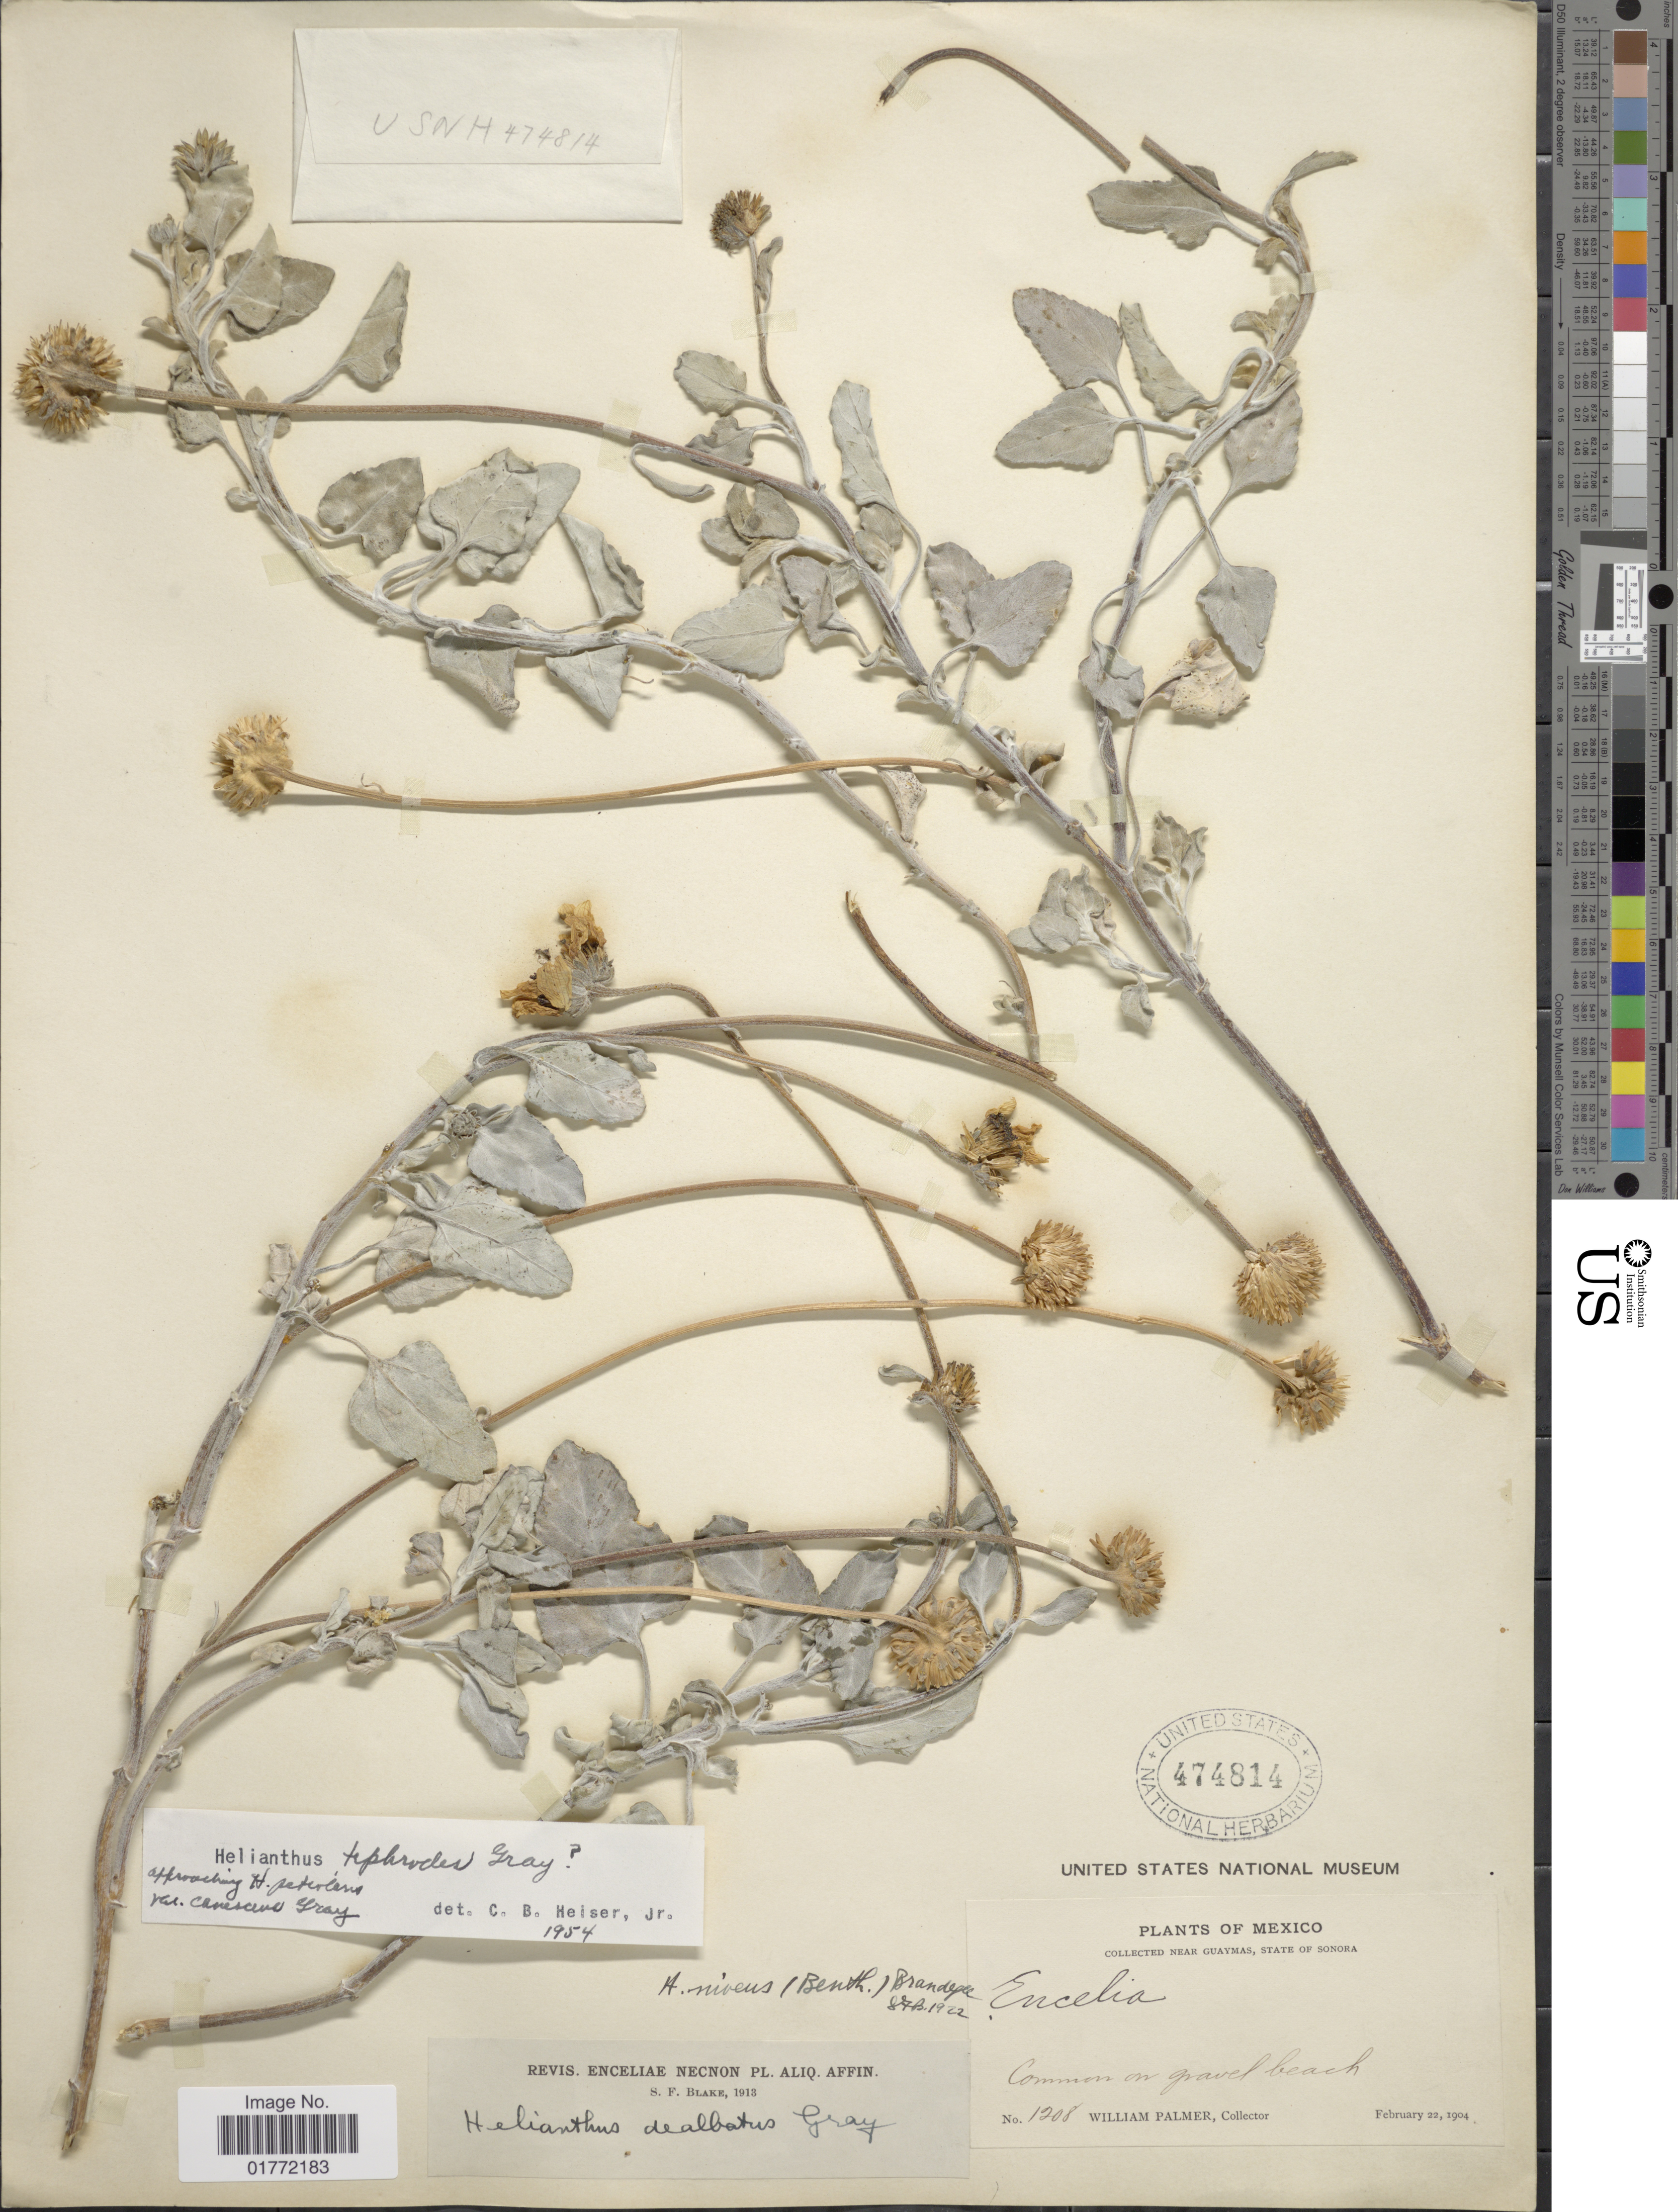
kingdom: Plantae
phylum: Tracheophyta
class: Magnoliopsida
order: Asterales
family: Asteraceae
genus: Helianthus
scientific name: Helianthus tephrodes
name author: A. Gray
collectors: W. Palmer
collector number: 1208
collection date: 1904-02-22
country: Mexico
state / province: Sonora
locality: Near Guaymas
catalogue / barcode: US 474814